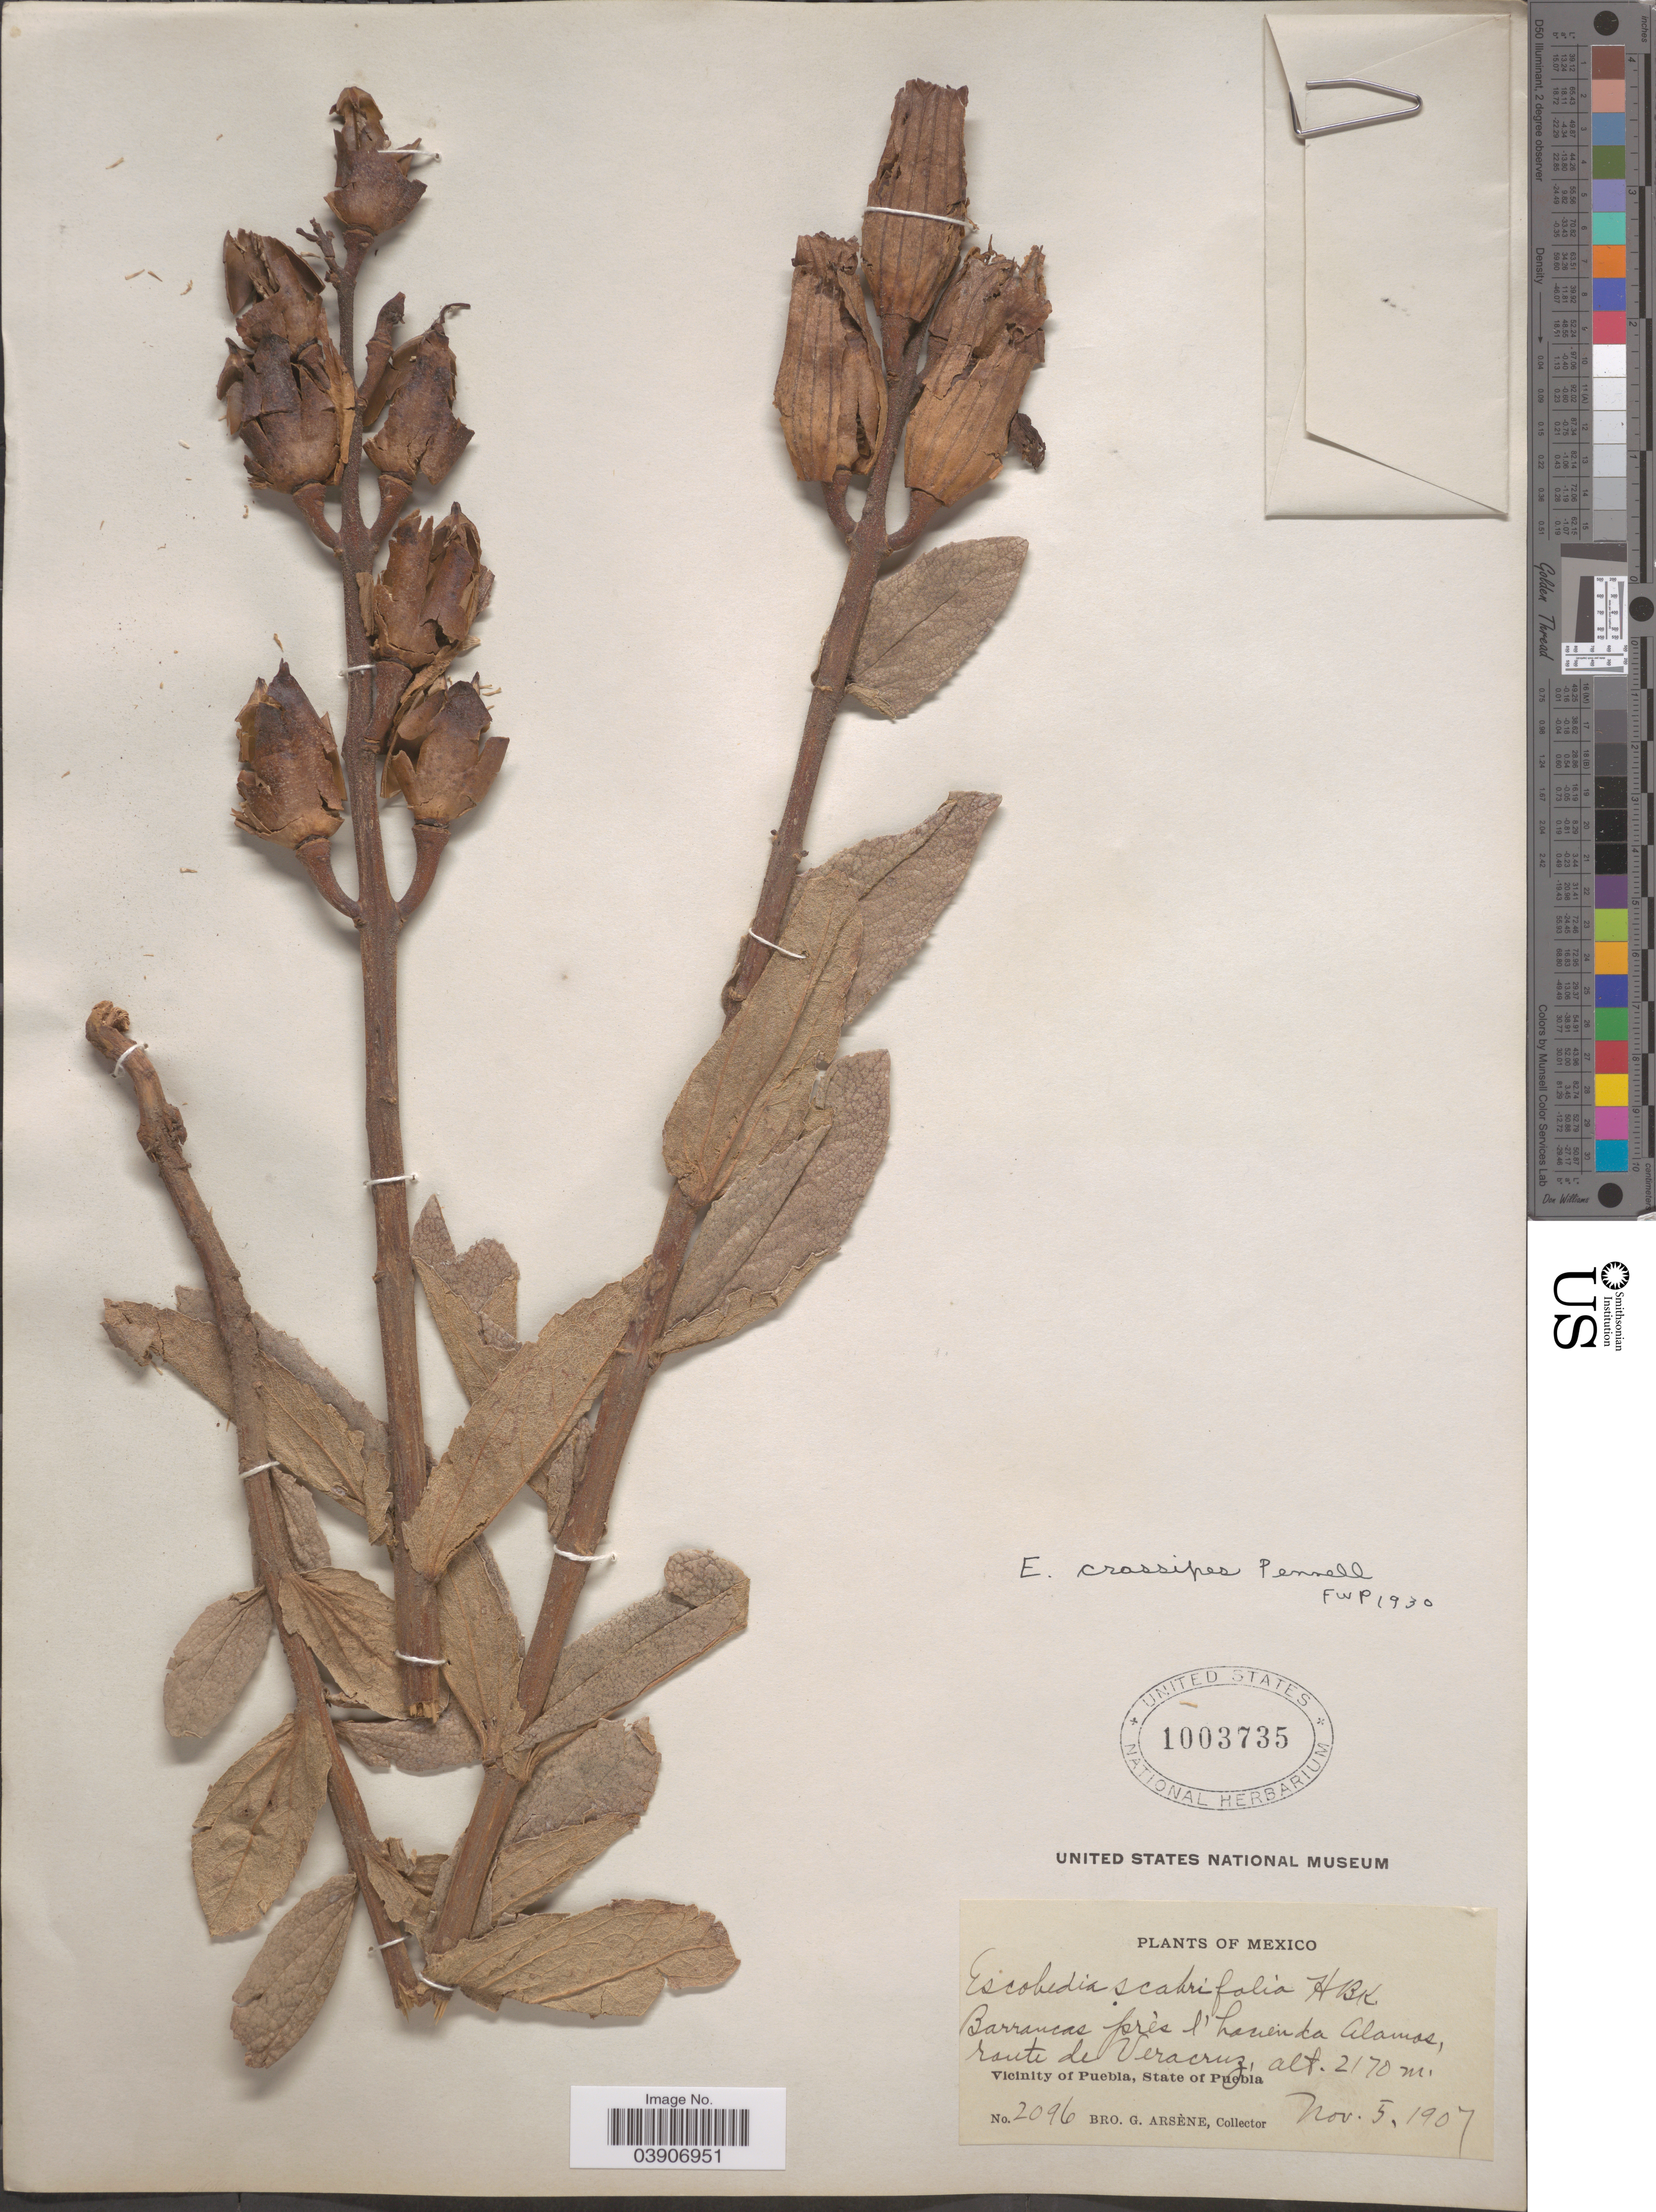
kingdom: Plantae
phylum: Tracheophyta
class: Magnoliopsida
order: Lamiales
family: Orobanchaceae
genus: Escobedia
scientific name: Escobedia crassipes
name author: Pennell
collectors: Bro. G. Arsène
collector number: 2096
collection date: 1907-11-05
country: Mexico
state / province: Puebla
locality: Barrancas prés l' hacienda Alamos, route de Veracruz. Vicinity of Puebla.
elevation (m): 2170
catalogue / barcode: US 1003735